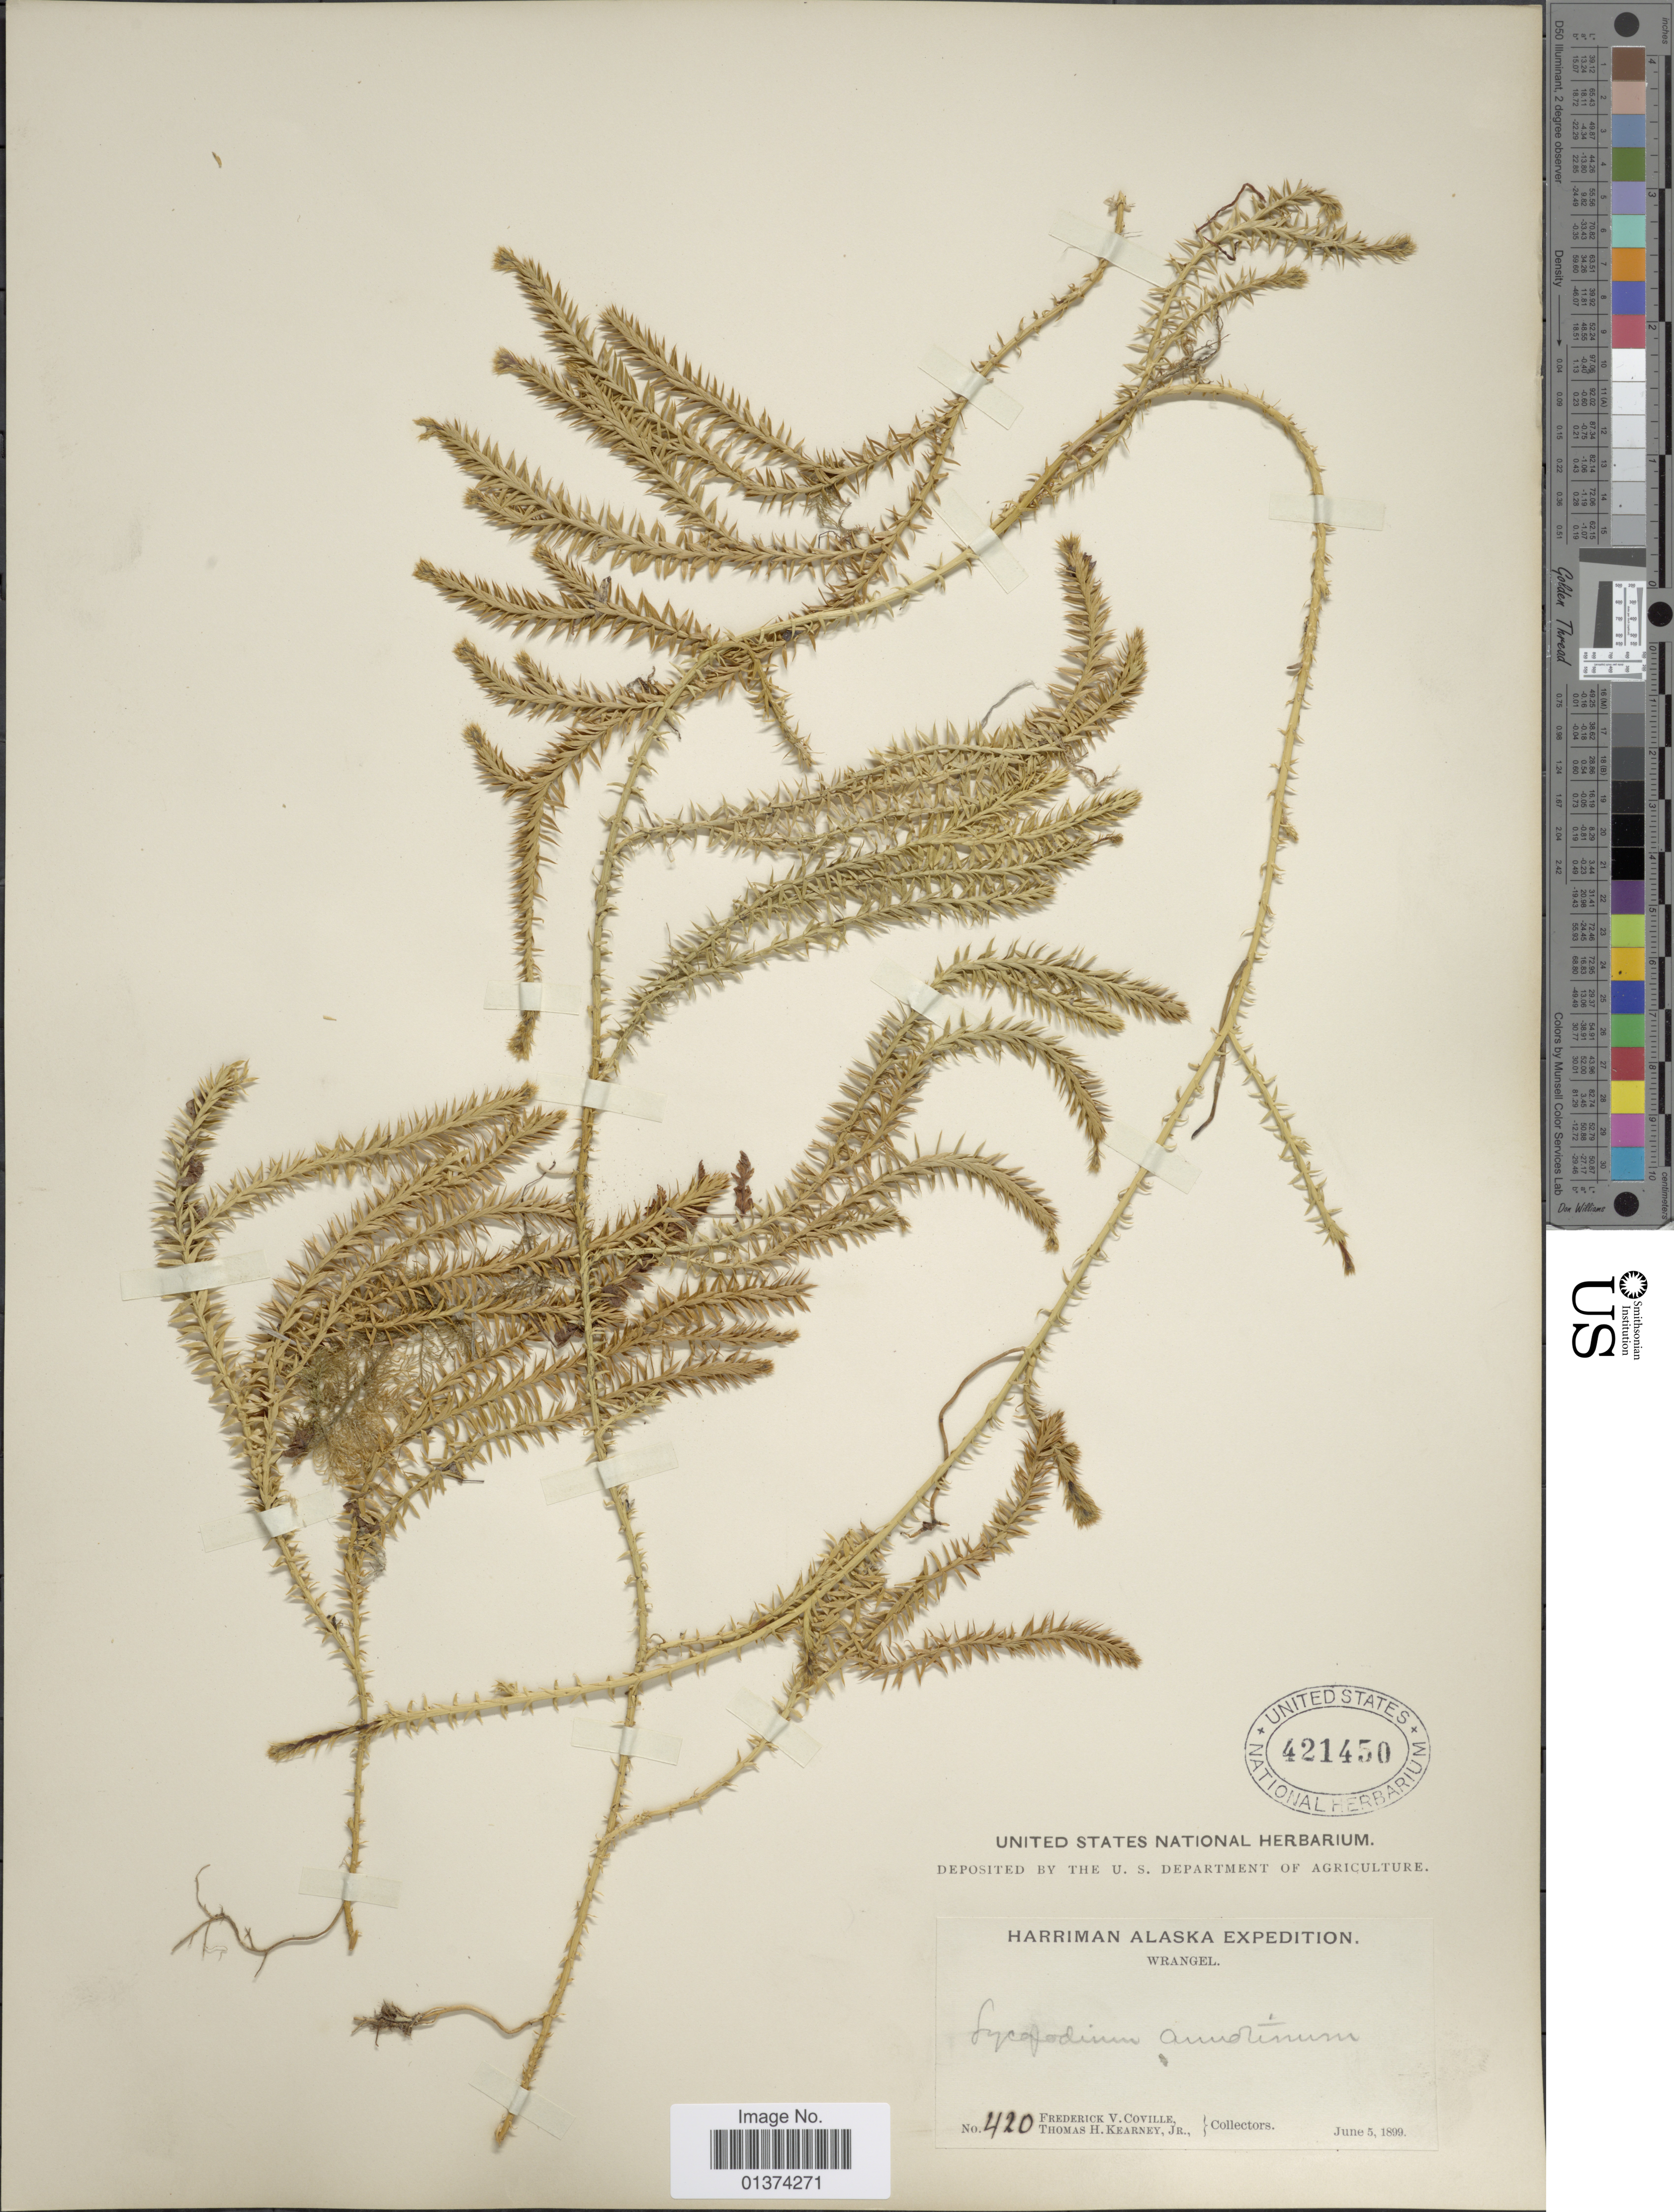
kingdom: Plantae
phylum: Tracheophyta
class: Lycopodiopsida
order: Lycopodiales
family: Lycopodiaceae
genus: Spinulum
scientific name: Spinulum annotinum subsp. annotinum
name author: (L.) A. Haines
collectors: F. V. Coville & T. H. Kearney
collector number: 420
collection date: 1899-06-05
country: United States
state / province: Alaska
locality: Wrangell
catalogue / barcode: US 421450